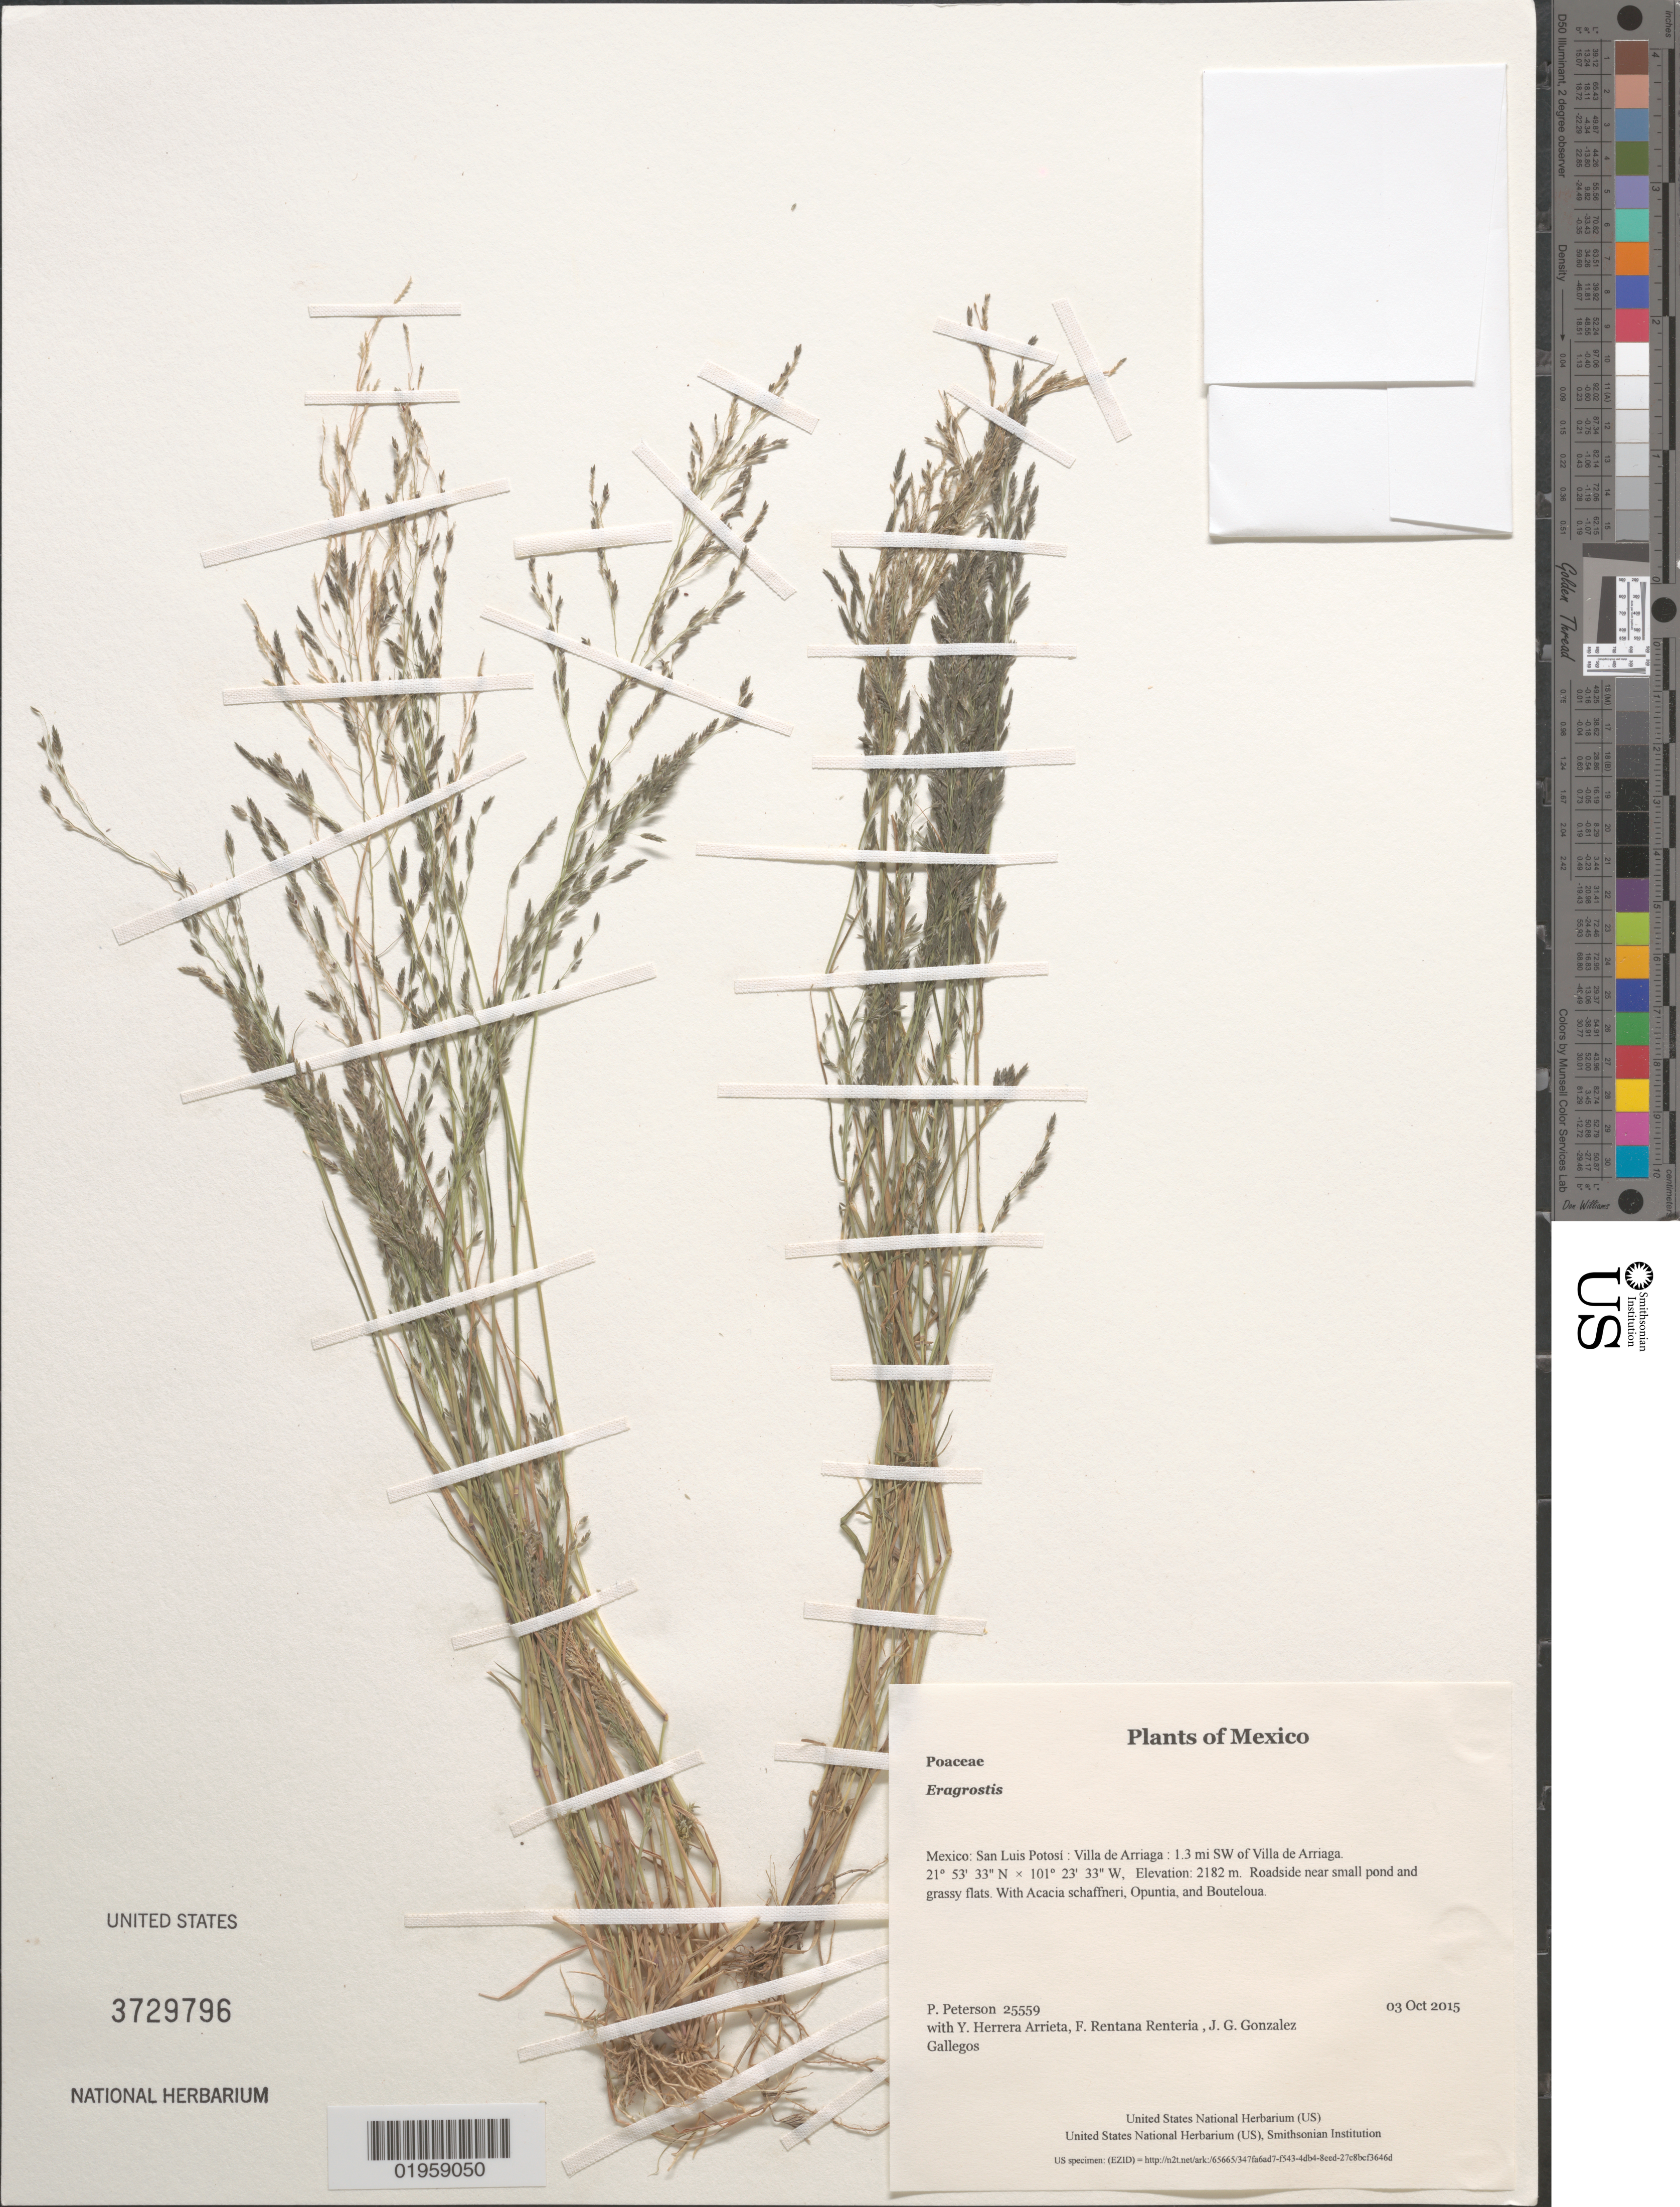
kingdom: Plantae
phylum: Tracheophyta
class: Liliopsida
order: Poales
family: Poaceae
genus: Eragrostis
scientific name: Eragrostis sp.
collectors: P. M. Peterson, Y. Herrera Arrieta, F. Rentana Renteria & J. G. Gonzalez Gallegos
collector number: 25559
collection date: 2015-10-03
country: Mexico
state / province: San Luis Potosí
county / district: Villa de Arriaga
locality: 1.3 mi SW of Villa de Arriaga.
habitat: Roadside near small pond and grassy flats.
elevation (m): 2182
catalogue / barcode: US 3729796